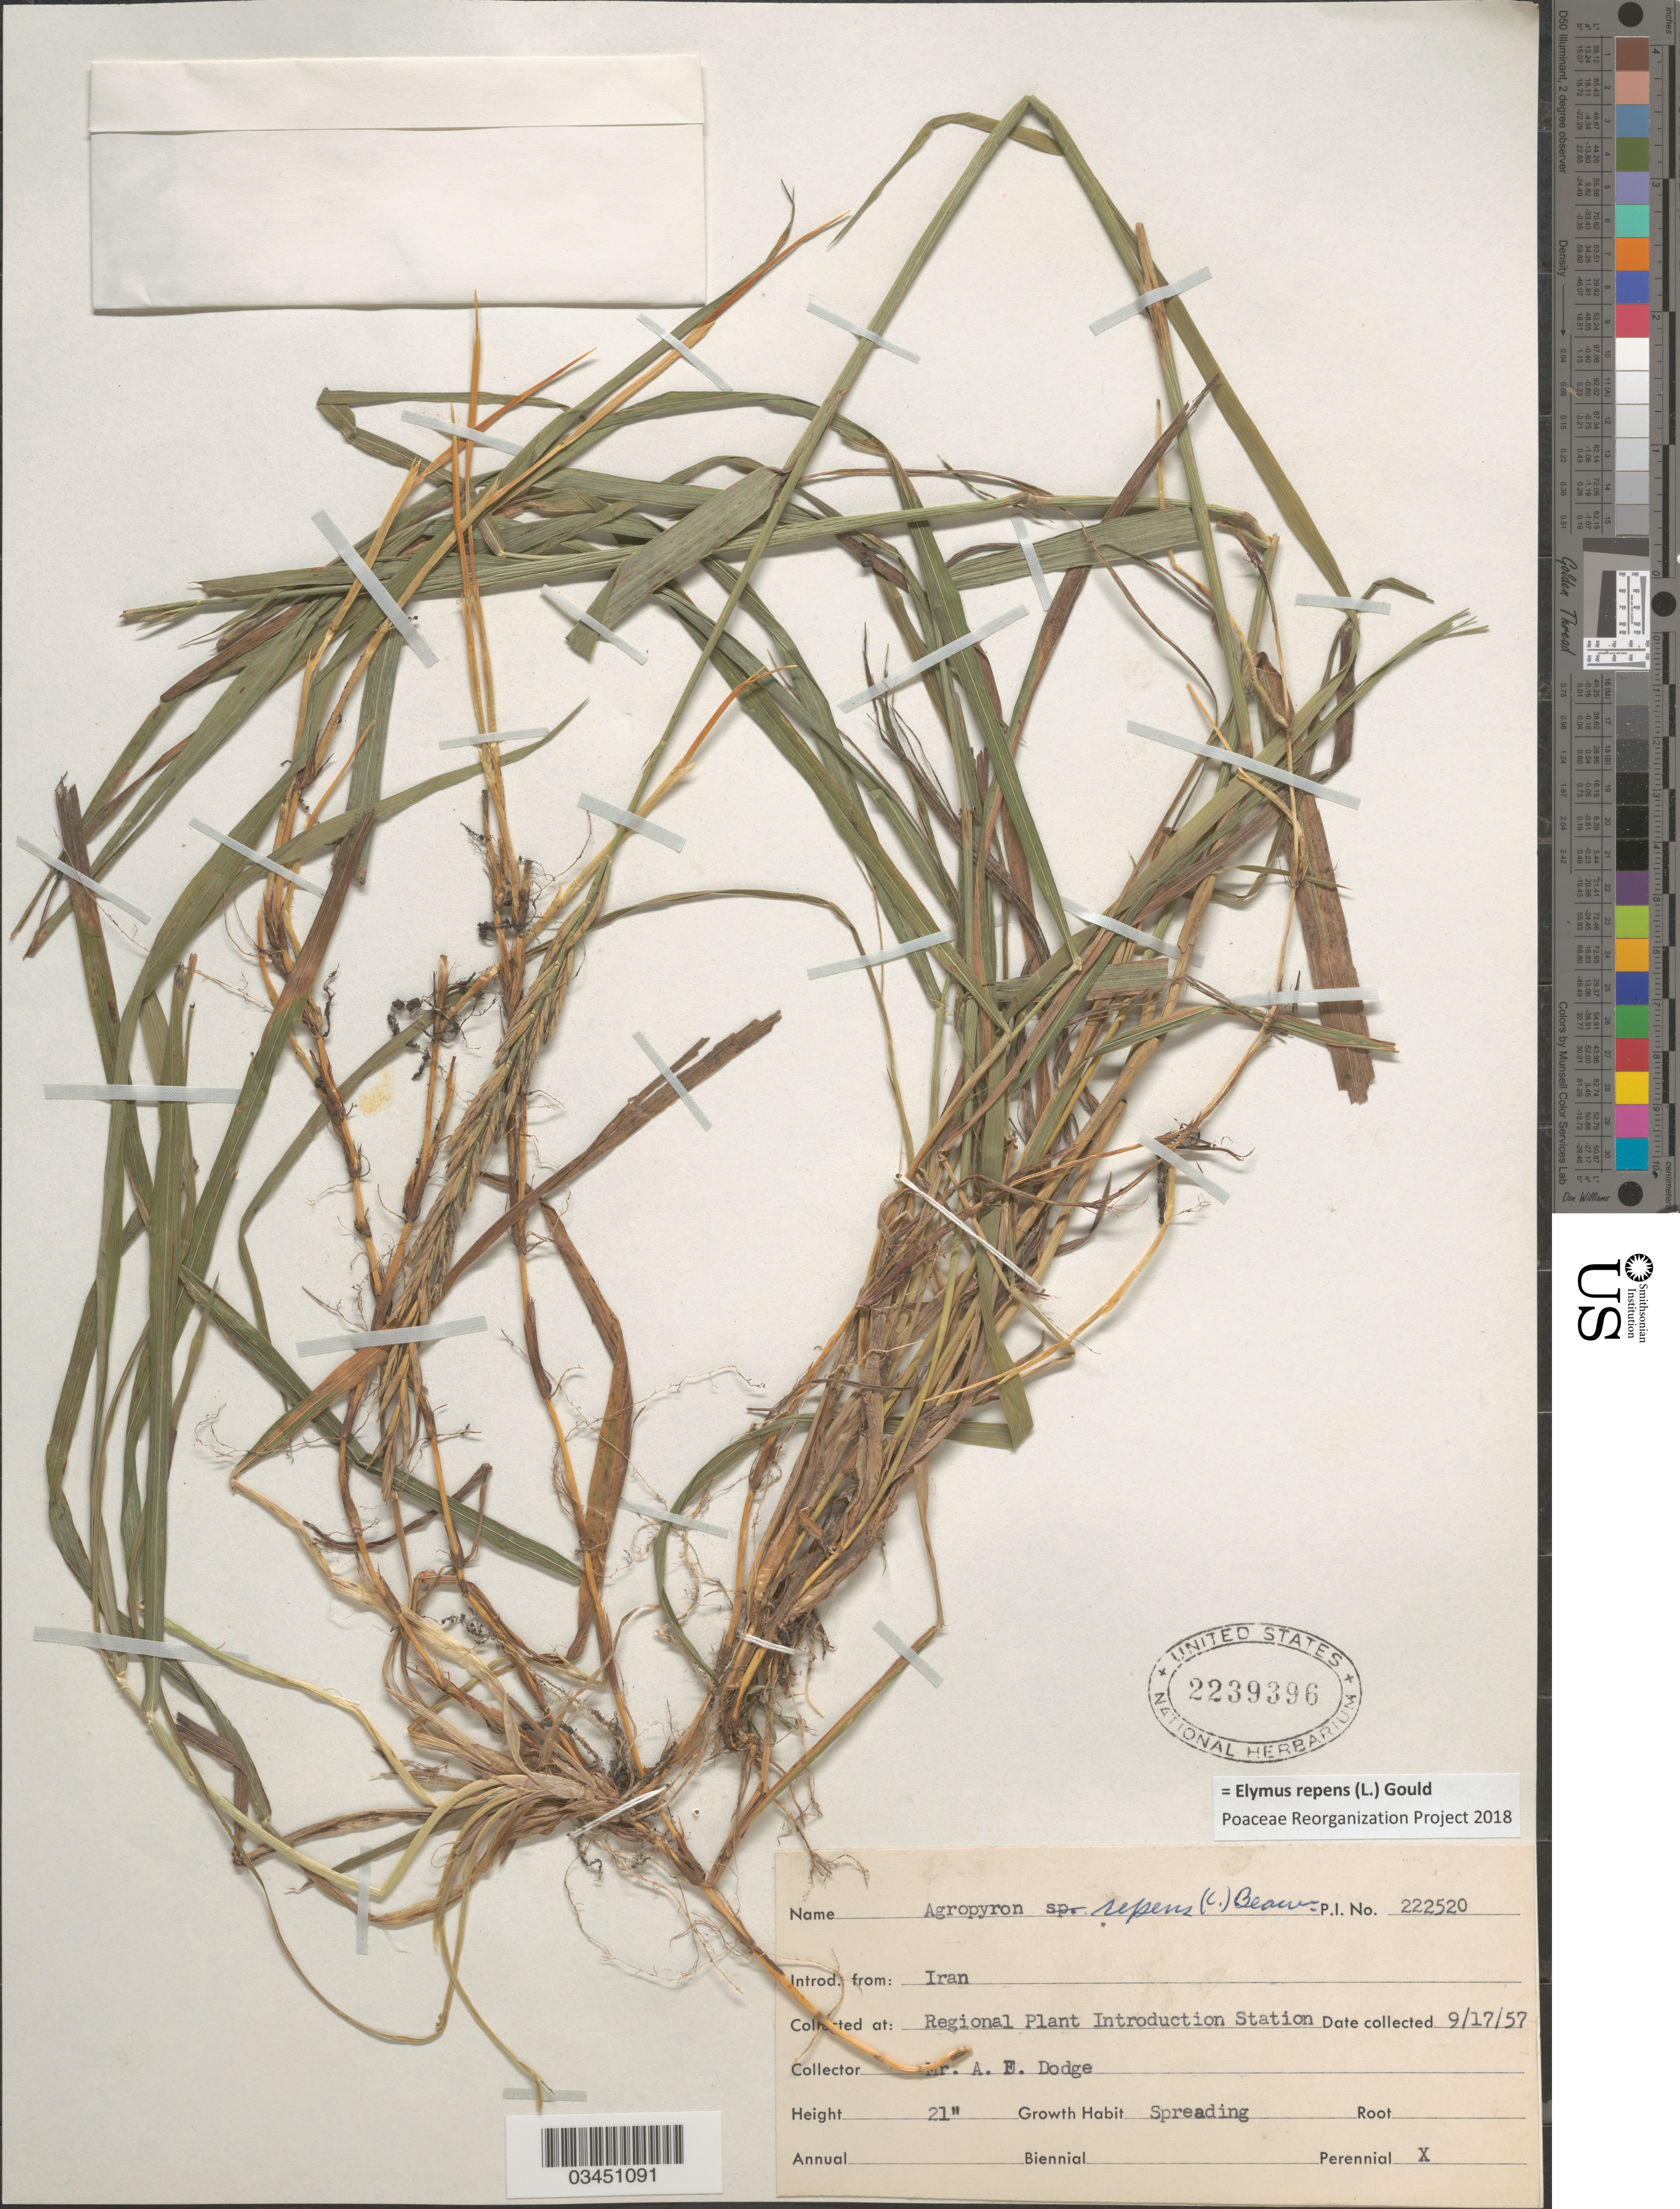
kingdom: Plantae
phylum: Tracheophyta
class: Liliopsida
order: Poales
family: Poaceae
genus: Elymus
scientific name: Elymus repens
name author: (L.) Gould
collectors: A. Dodge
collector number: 222520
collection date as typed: Transcribed d/m/y: 17/9/57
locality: Regional Plant Introduction Station.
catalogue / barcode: US 2239396